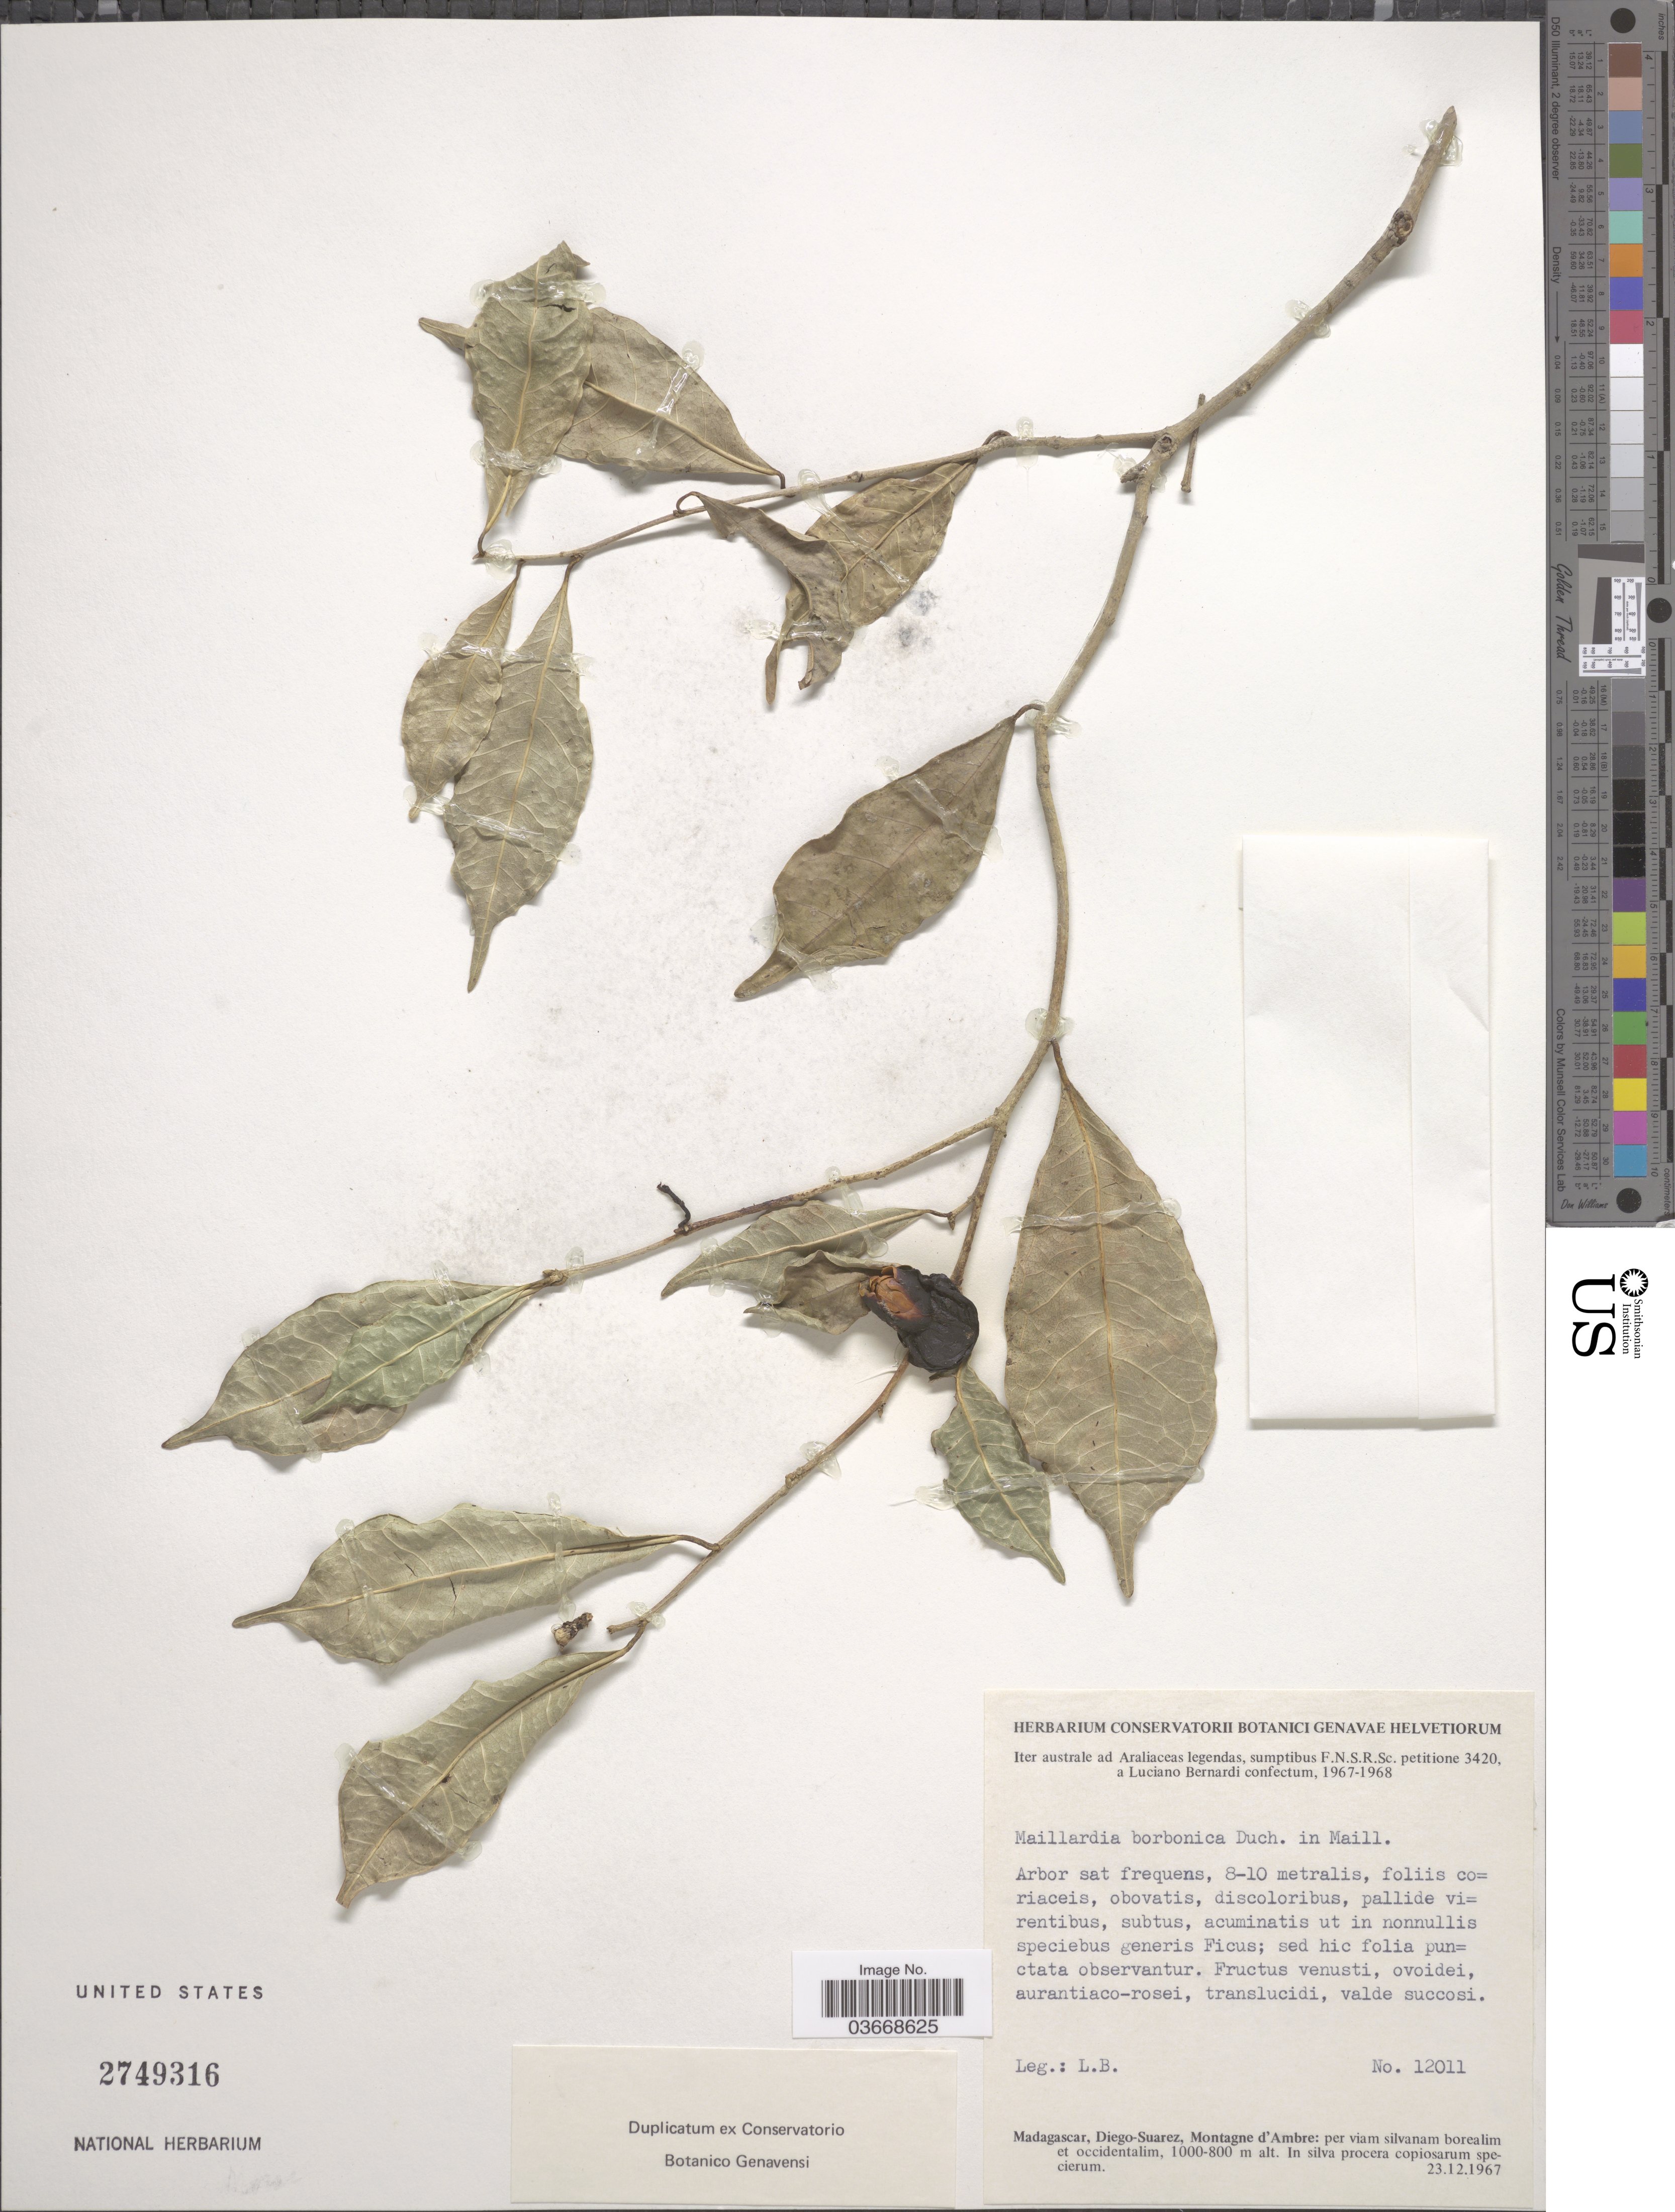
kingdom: Plantae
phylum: Tracheophyta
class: Magnoliopsida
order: Rosales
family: Moraceae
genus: Maillardia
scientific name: Maillardia borbonica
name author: Duch.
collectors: L. Bernardi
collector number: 12011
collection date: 1967-12-23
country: Madagascar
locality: Diego-Suarez, Montagne d'Ambre: per viam silvanam borealim et occidentalim.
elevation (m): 800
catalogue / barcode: US 2749316